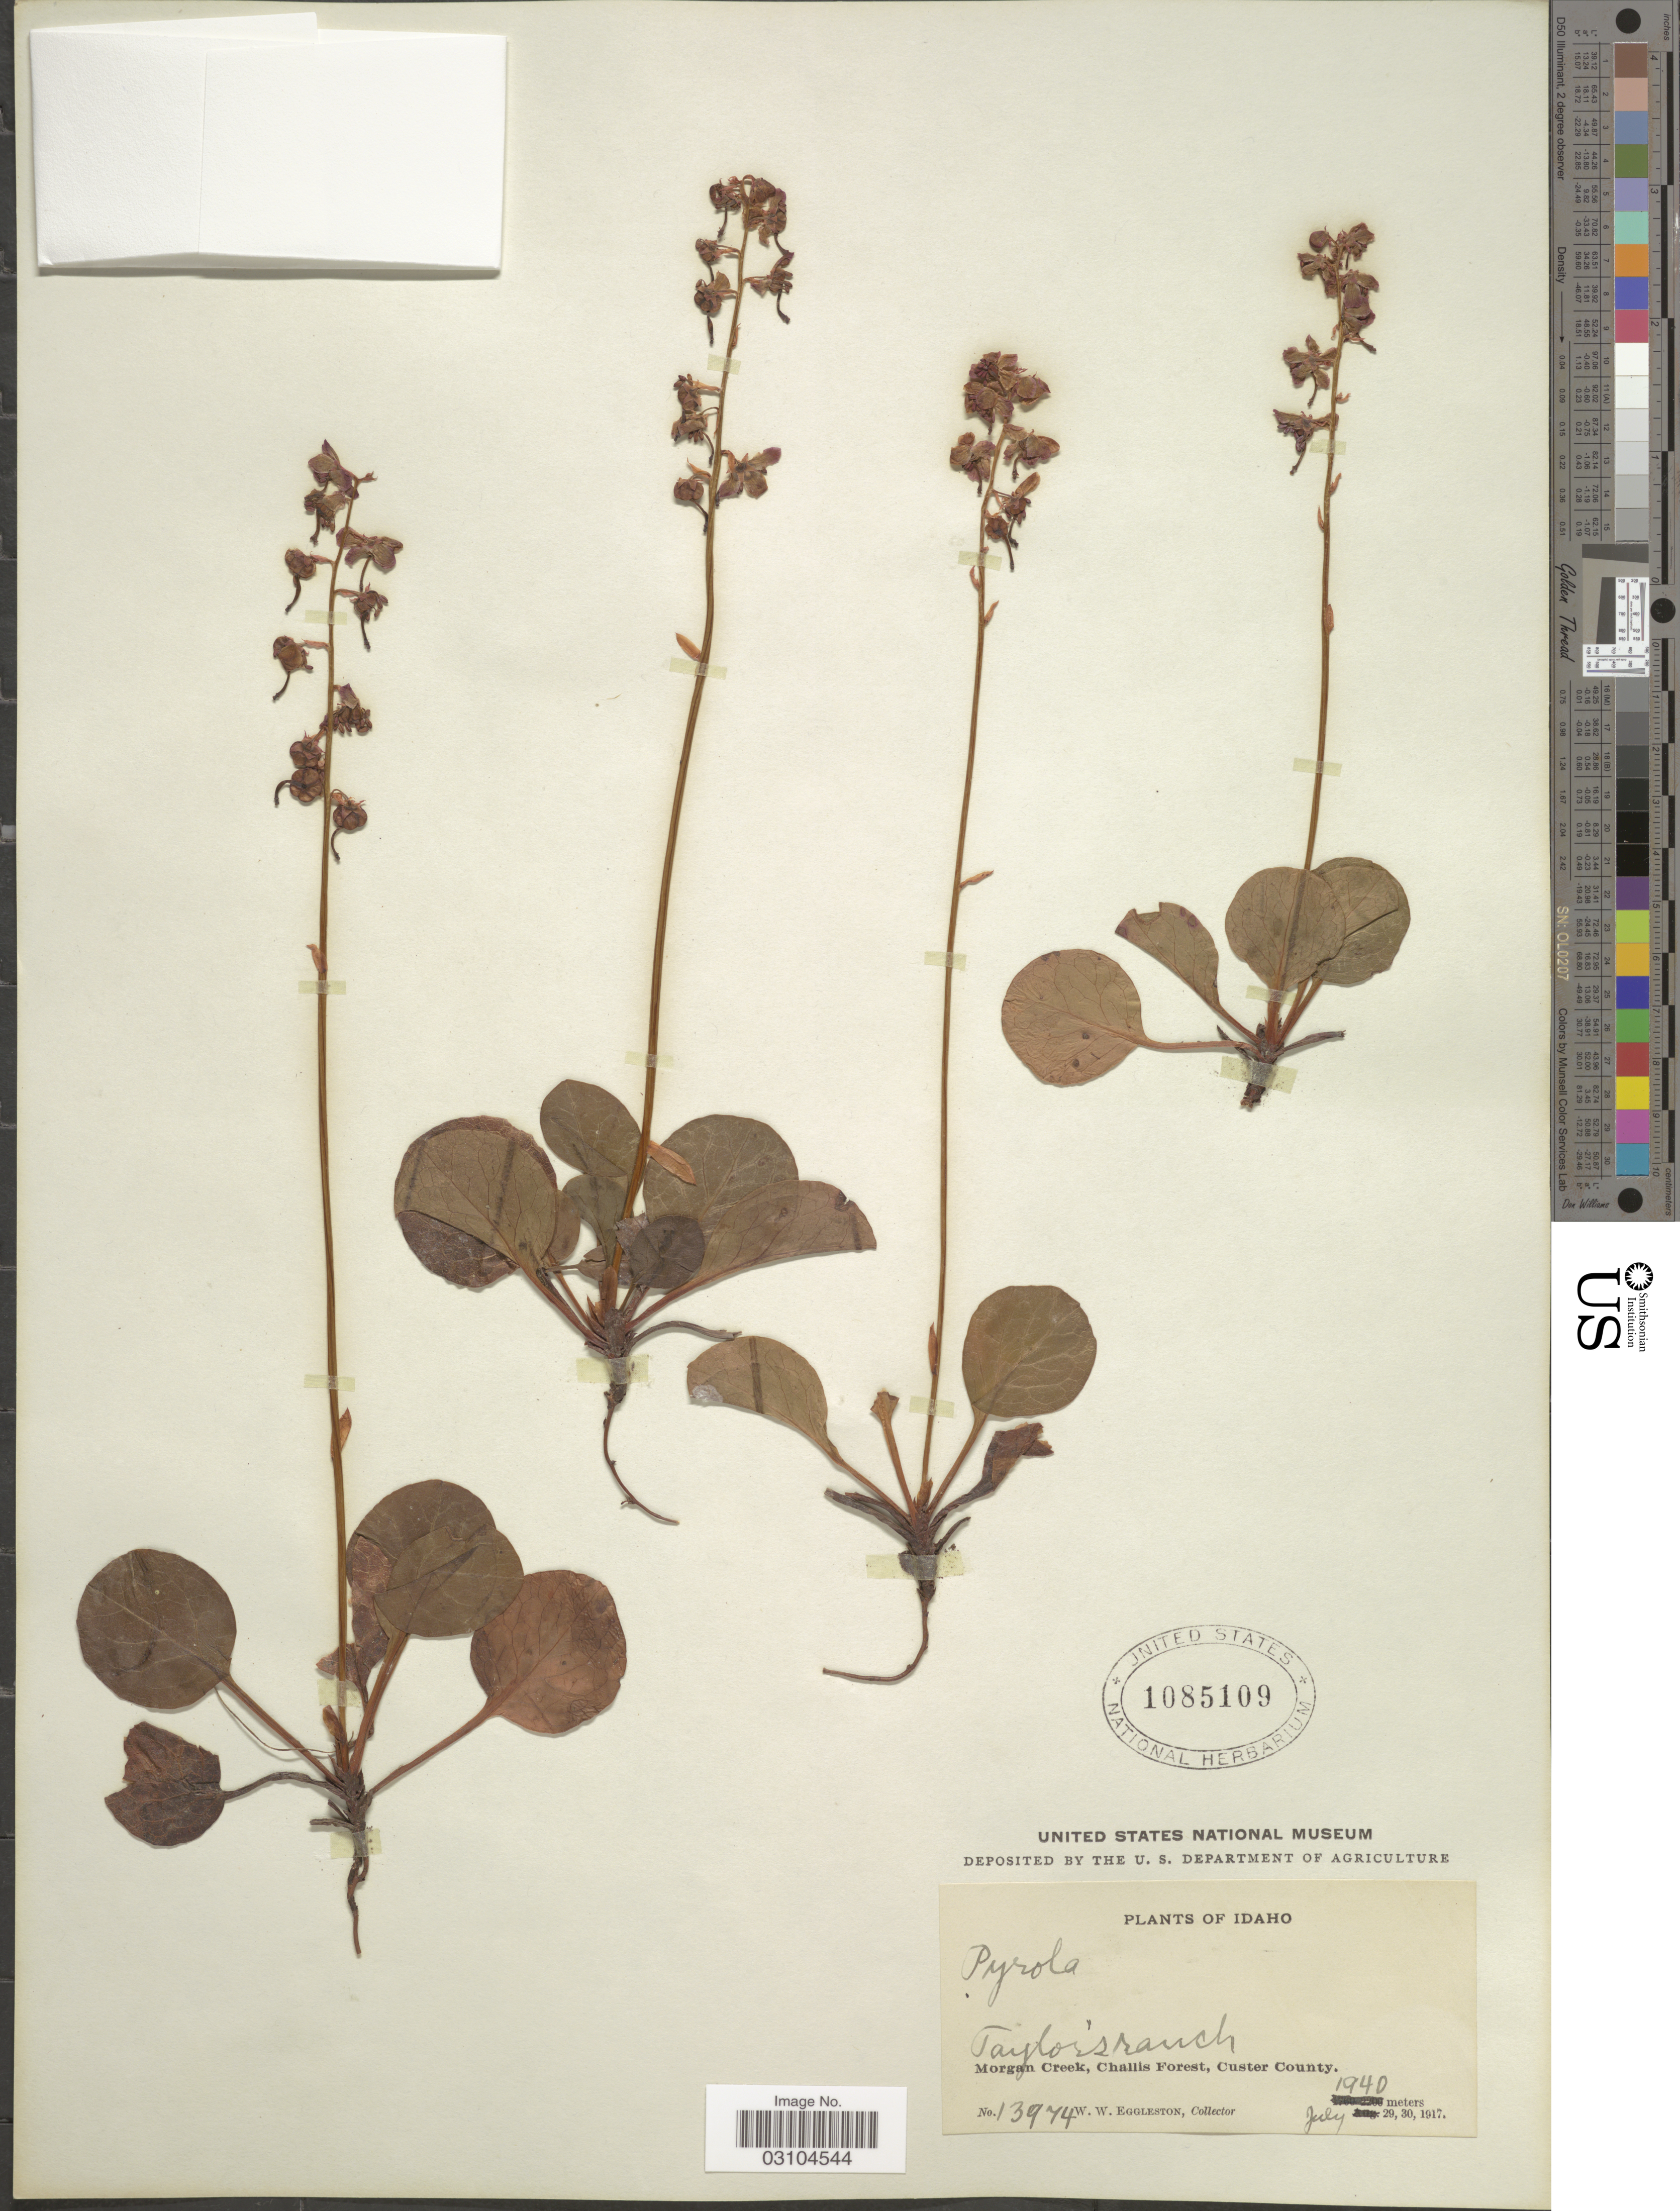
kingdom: Plantae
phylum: Tracheophyta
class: Magnoliopsida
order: Ericales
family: Ericaceae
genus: Pyrola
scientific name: Pyrola sp.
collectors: W. W. Eggleston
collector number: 13974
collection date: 1917-07-29/1917-07-30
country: United States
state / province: Idaho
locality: Taylor's ranch. Morgan Creek, Challis Forest, Custer County.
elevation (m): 1940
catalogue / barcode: US 1085109